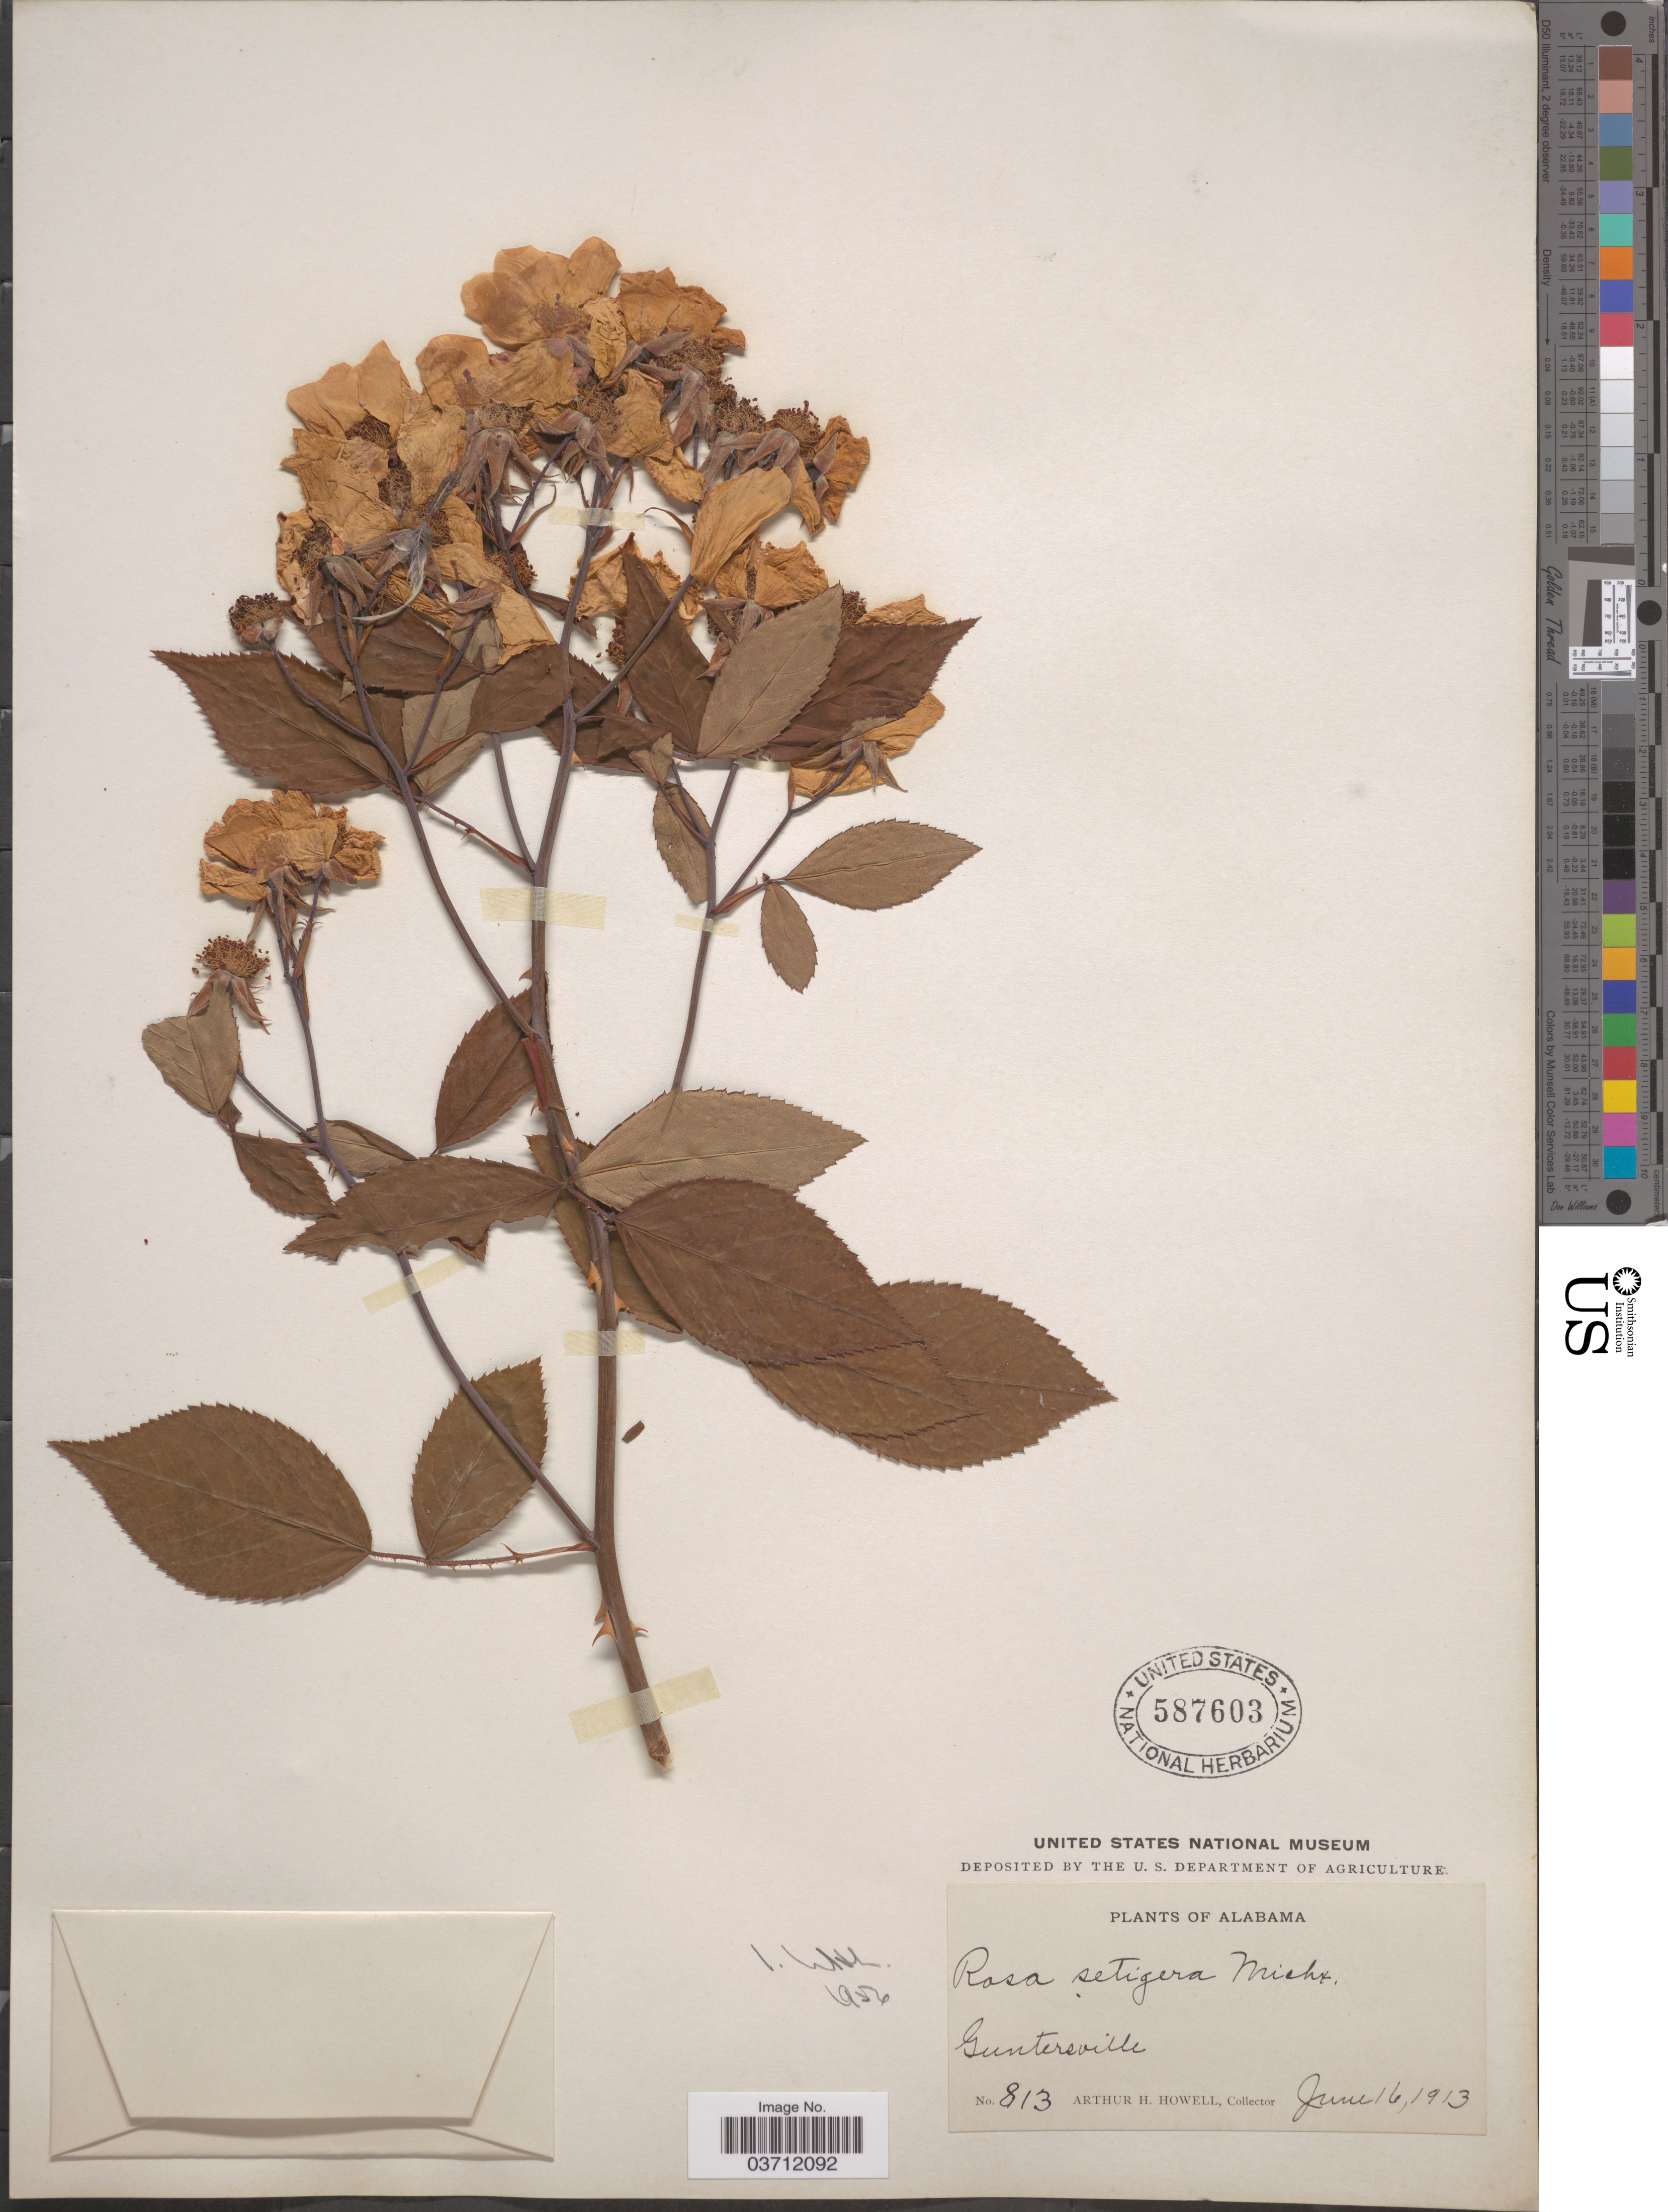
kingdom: Plantae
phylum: Tracheophyta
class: Magnoliopsida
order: Rosales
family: Rosaceae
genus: Rosa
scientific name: Rosa setigera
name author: Michx.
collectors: A. H. Howell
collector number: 813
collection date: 1913-06-16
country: United States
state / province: Alabama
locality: Guntersville.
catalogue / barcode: US 587603